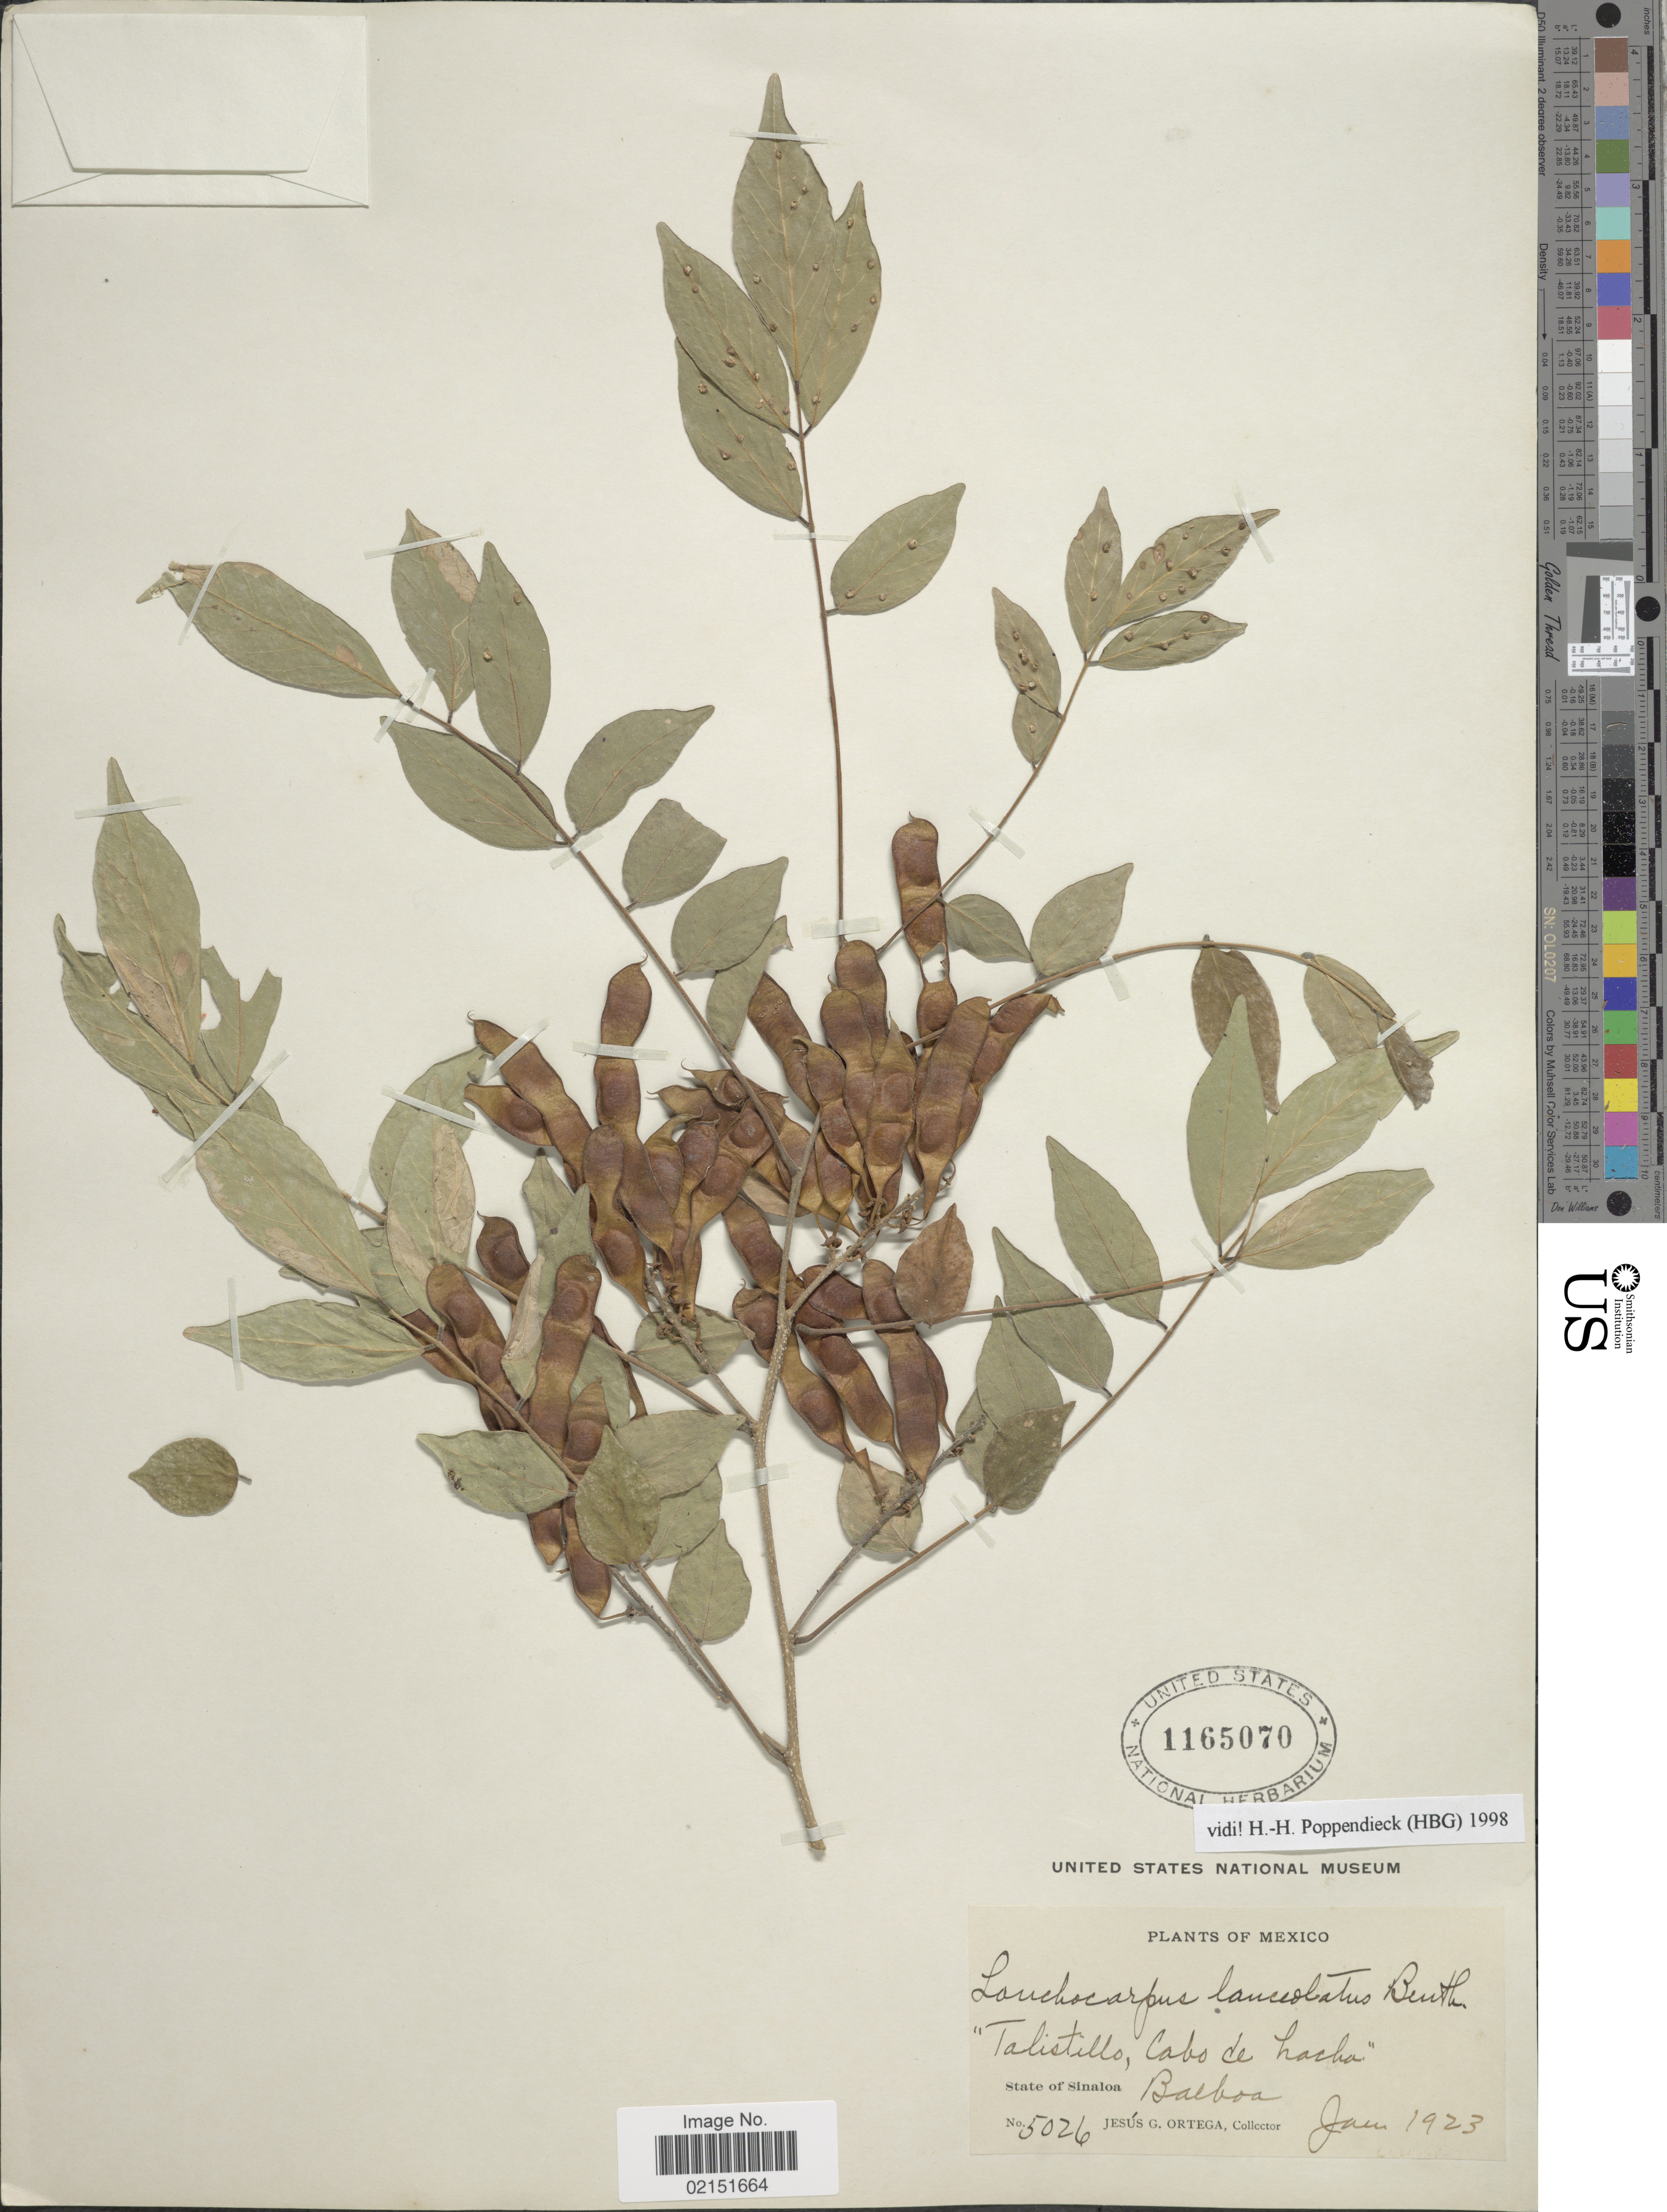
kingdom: Plantae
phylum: Tracheophyta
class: Magnoliopsida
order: Fabales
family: Fabaceae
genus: Lonchocarpus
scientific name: Lonchocarpus lanceolatus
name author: Benth.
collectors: J. Ortega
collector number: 5026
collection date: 1923-01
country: Mexico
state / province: Sinaloa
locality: State of Sinaloa, Balboa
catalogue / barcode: US 1165070